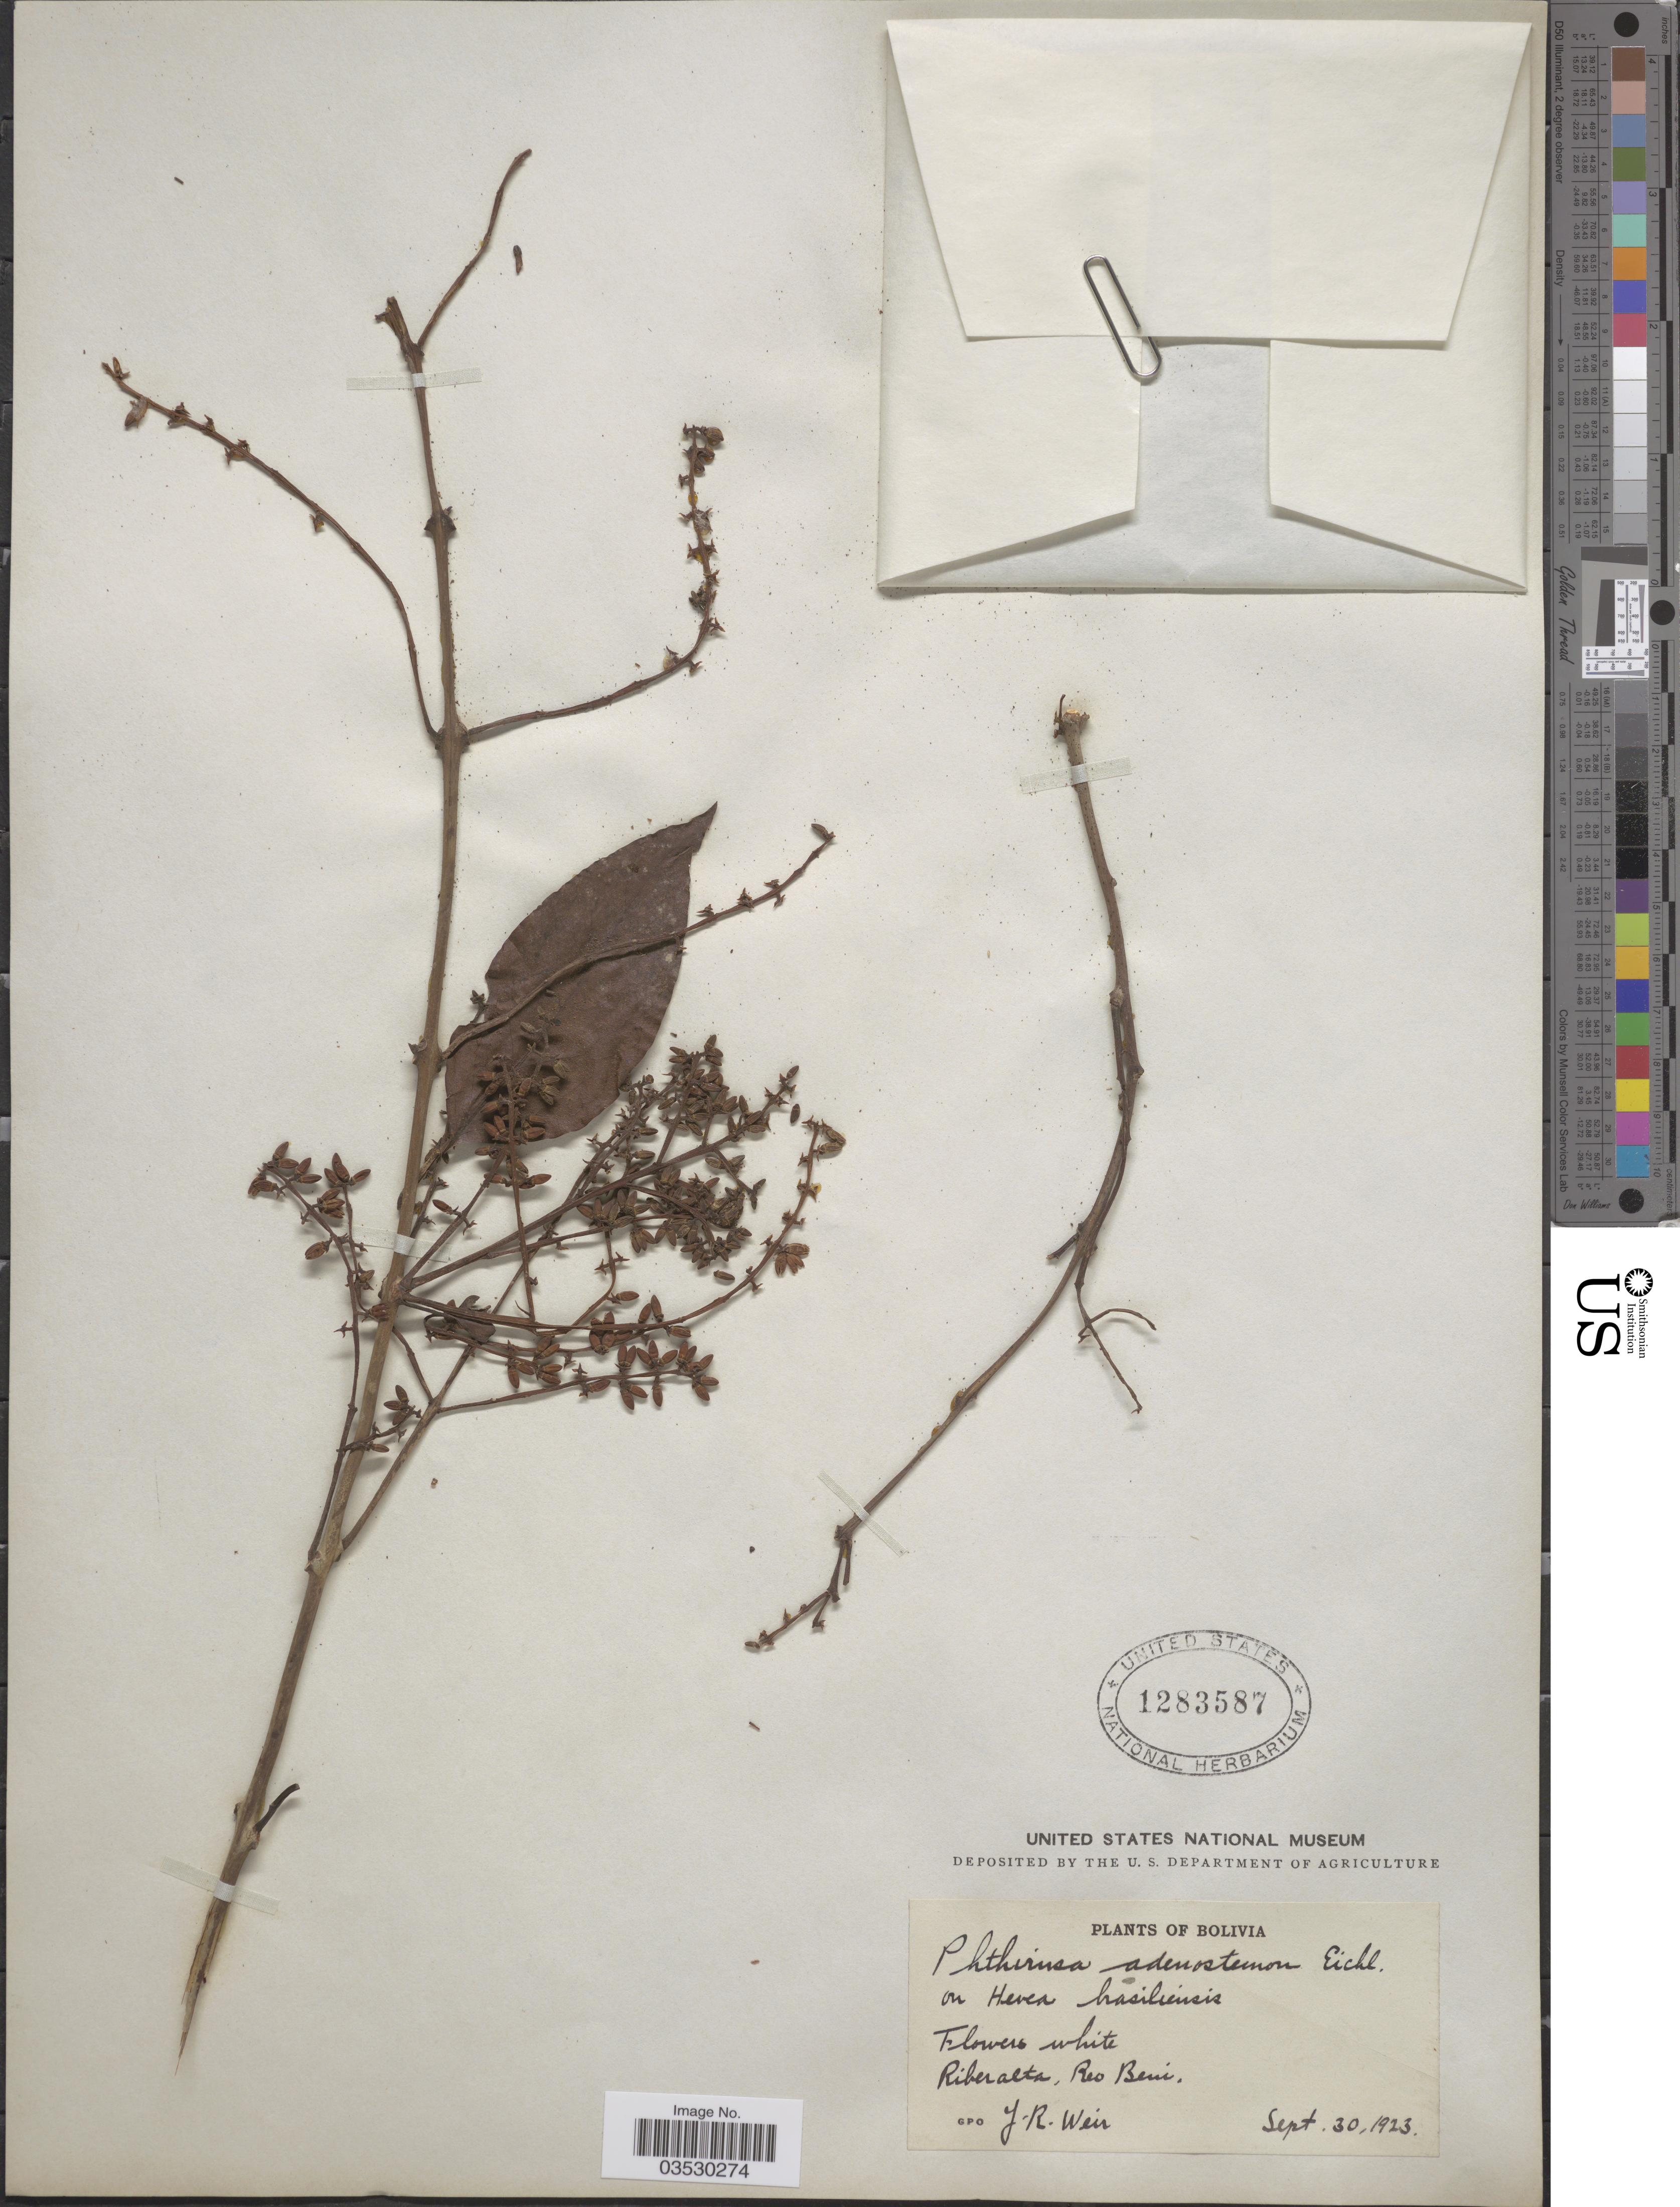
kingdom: Plantae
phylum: Tracheophyta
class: Magnoliopsida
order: Santalales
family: Loranthaceae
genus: Struthanthus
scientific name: Struthanthus adenostemon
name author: Eichler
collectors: J. Weir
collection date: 1923-09-30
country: Bolivia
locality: Riberalta, Rio Beni.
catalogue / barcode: US 1283587